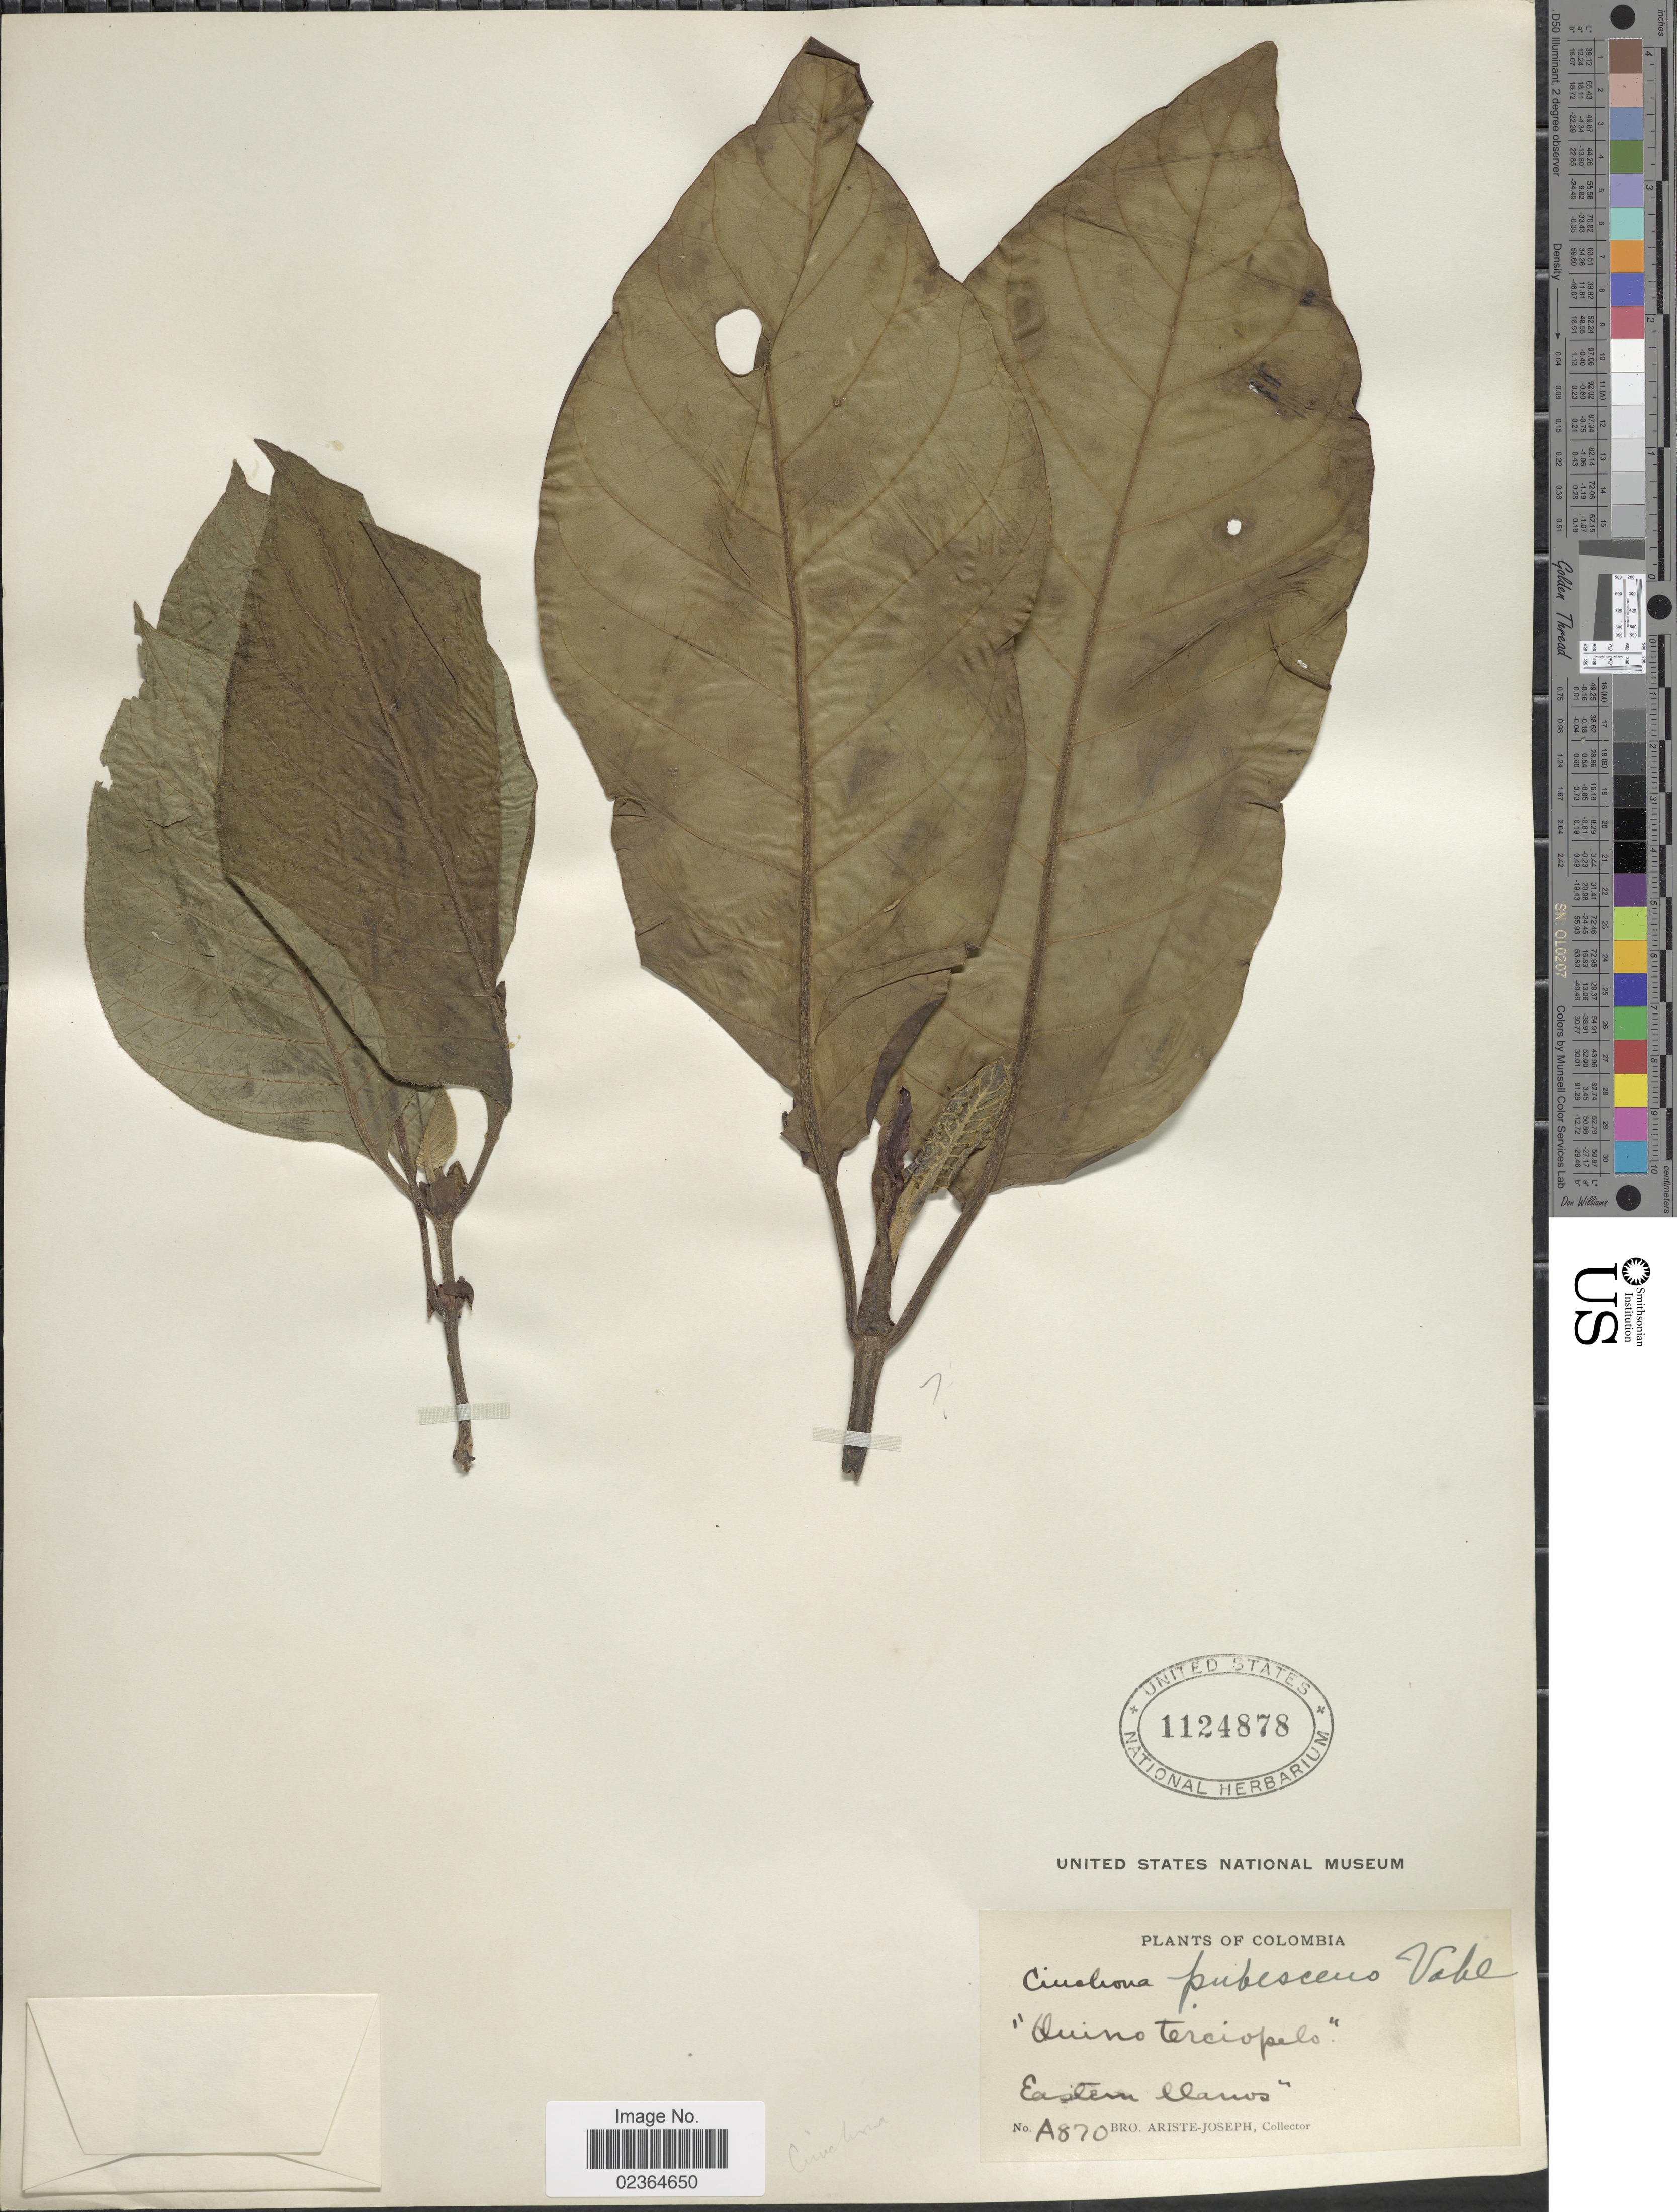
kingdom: Plantae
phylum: Tracheophyta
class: Magnoliopsida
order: Gentianales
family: Rubiaceae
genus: Cinchona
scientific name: Cinchona pubescens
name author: Vahl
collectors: Bro. Ariste-Joseph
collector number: A870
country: Colombia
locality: Eastern Llanos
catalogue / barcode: US 1124878